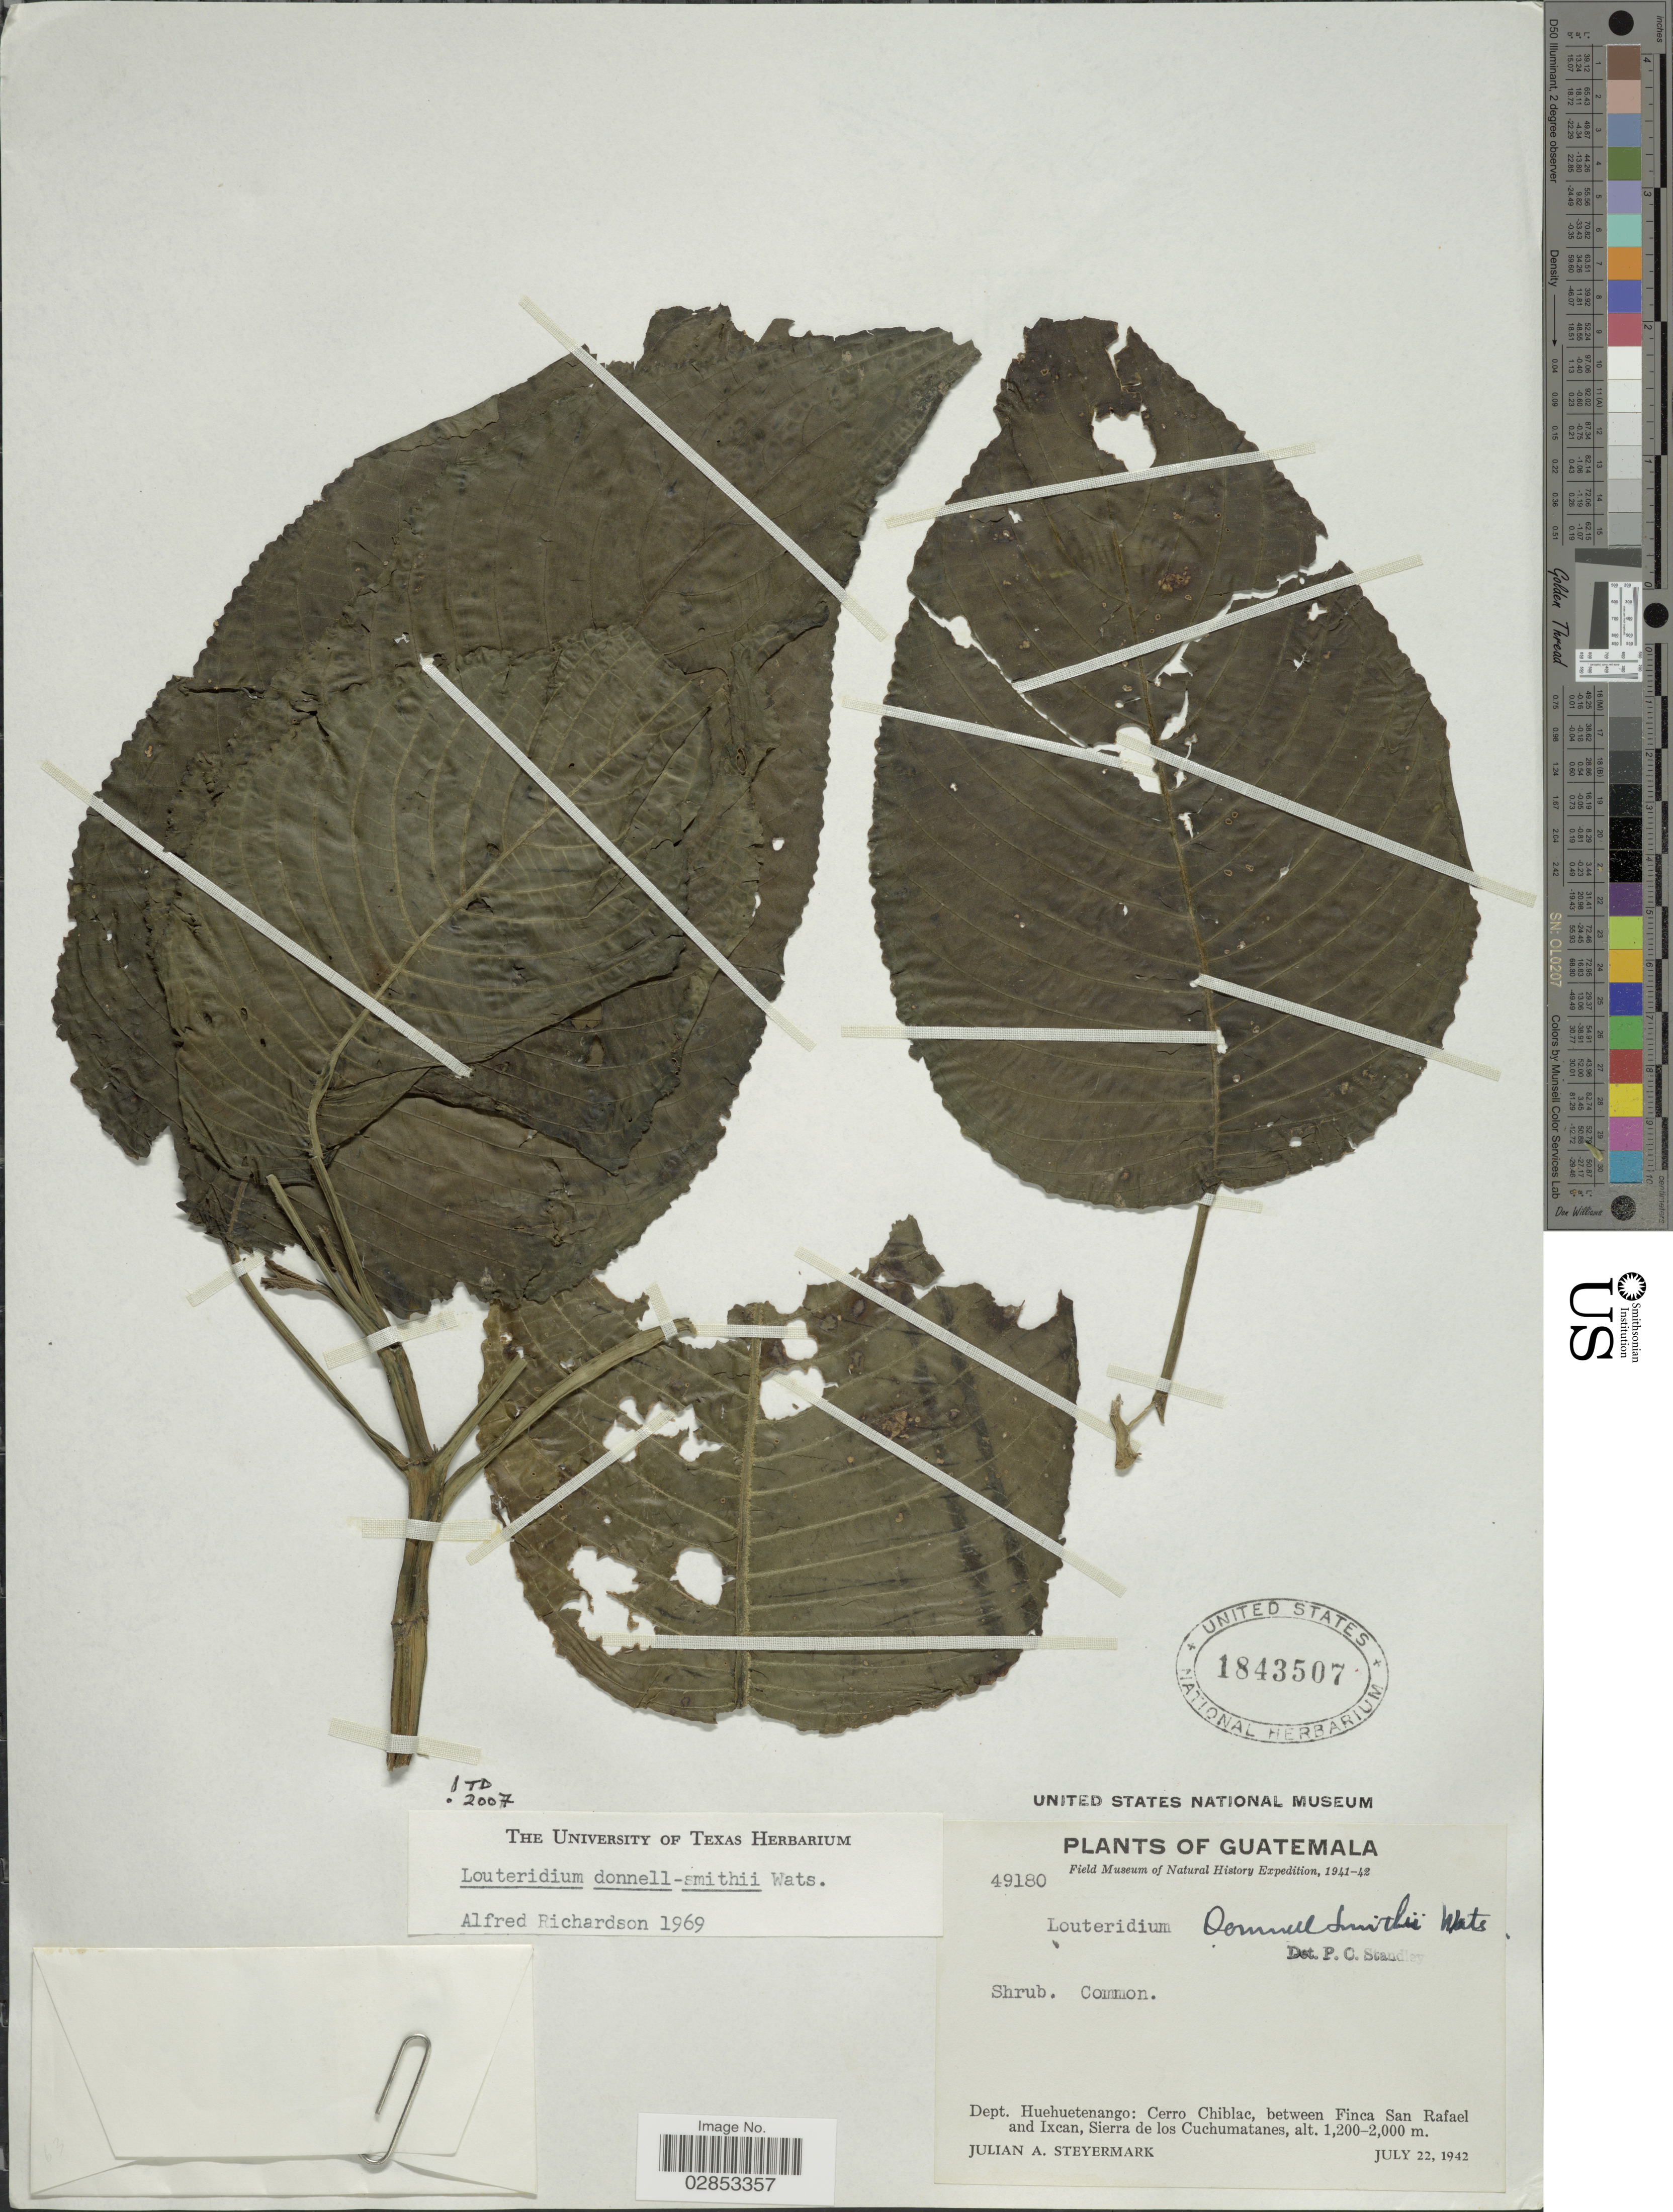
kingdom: Plantae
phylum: Tracheophyta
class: Magnoliopsida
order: Lamiales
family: Acanthaceae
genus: Louteridium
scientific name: Louteridium donnell-smithii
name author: S. Watson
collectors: J. Steyermark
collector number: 49180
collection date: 1942-07-22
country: Guatemala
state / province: Huehuetenango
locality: Dept. Huehuetenango: Cerro Chiblac, between Finca San Rafael and Ixcan, Sierra de los Cuchumatanes.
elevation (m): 1200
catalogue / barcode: US 1843507